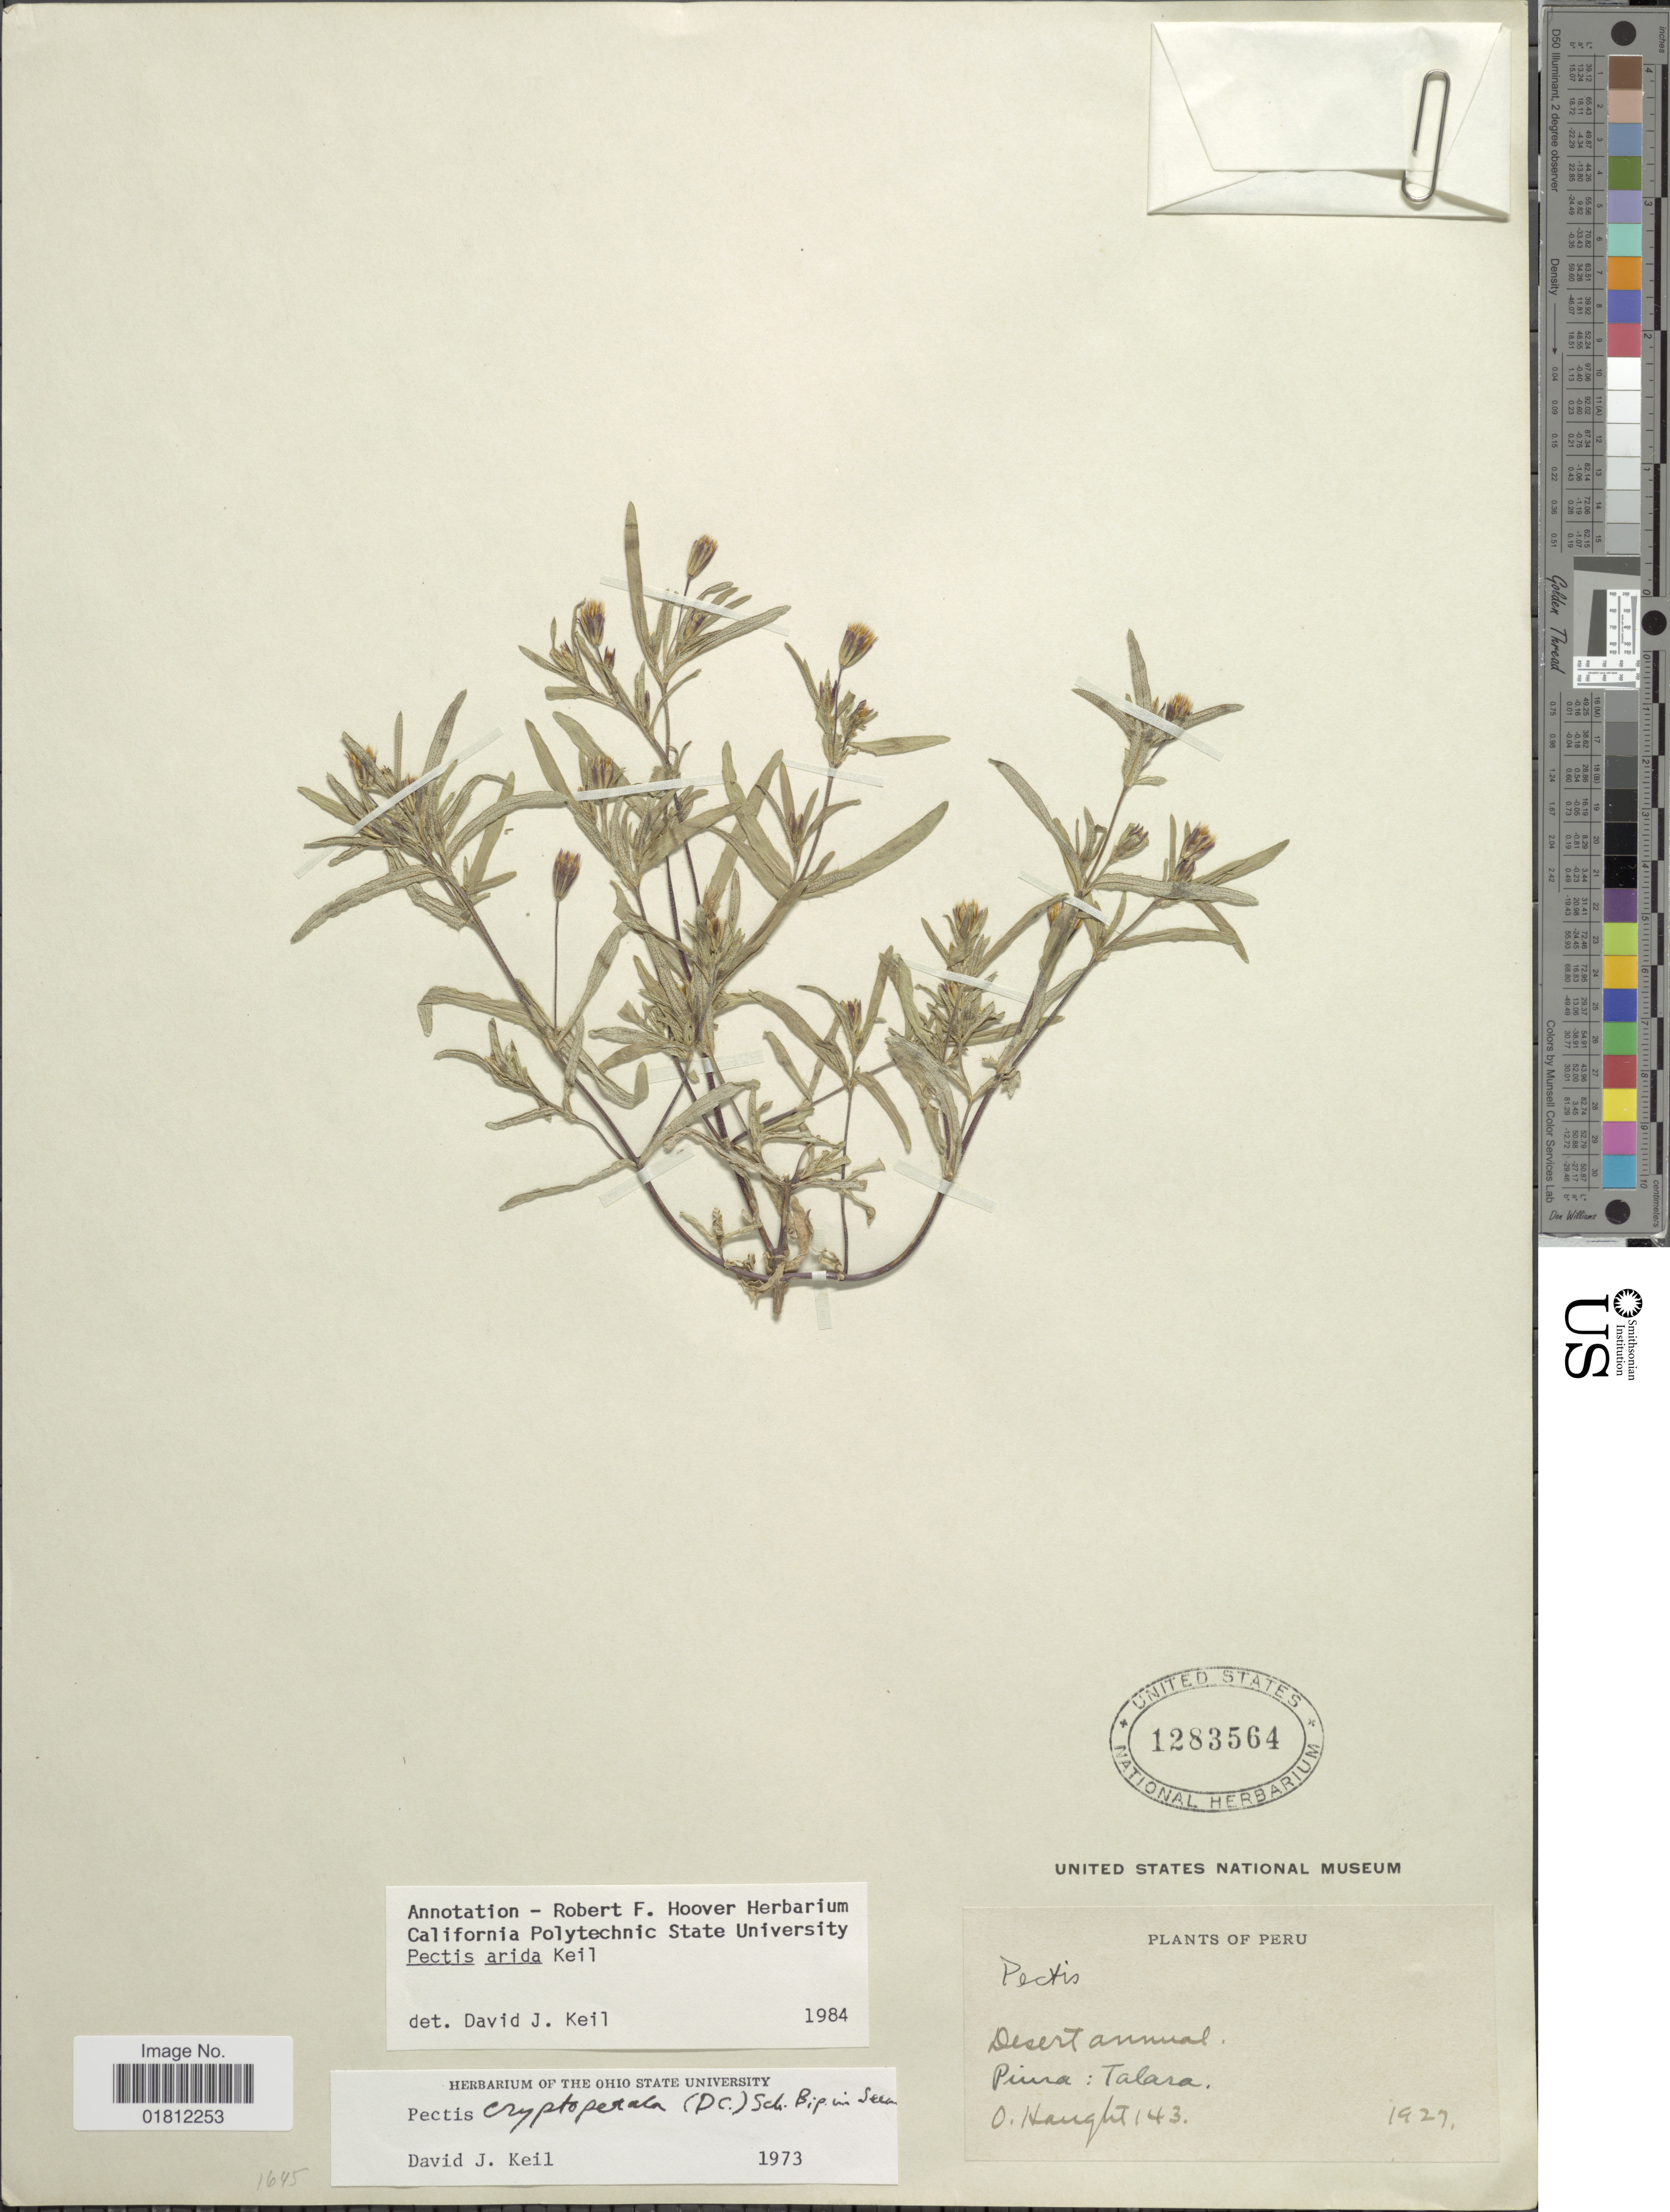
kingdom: Plantae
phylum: Tracheophyta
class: Magnoliopsida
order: Asterales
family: Asteraceae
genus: Pectis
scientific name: Pectis arida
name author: D.J. Keil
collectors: O. Haught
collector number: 143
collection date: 1927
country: Peru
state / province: Piura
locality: Piura: Talara.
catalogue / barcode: US 1283564